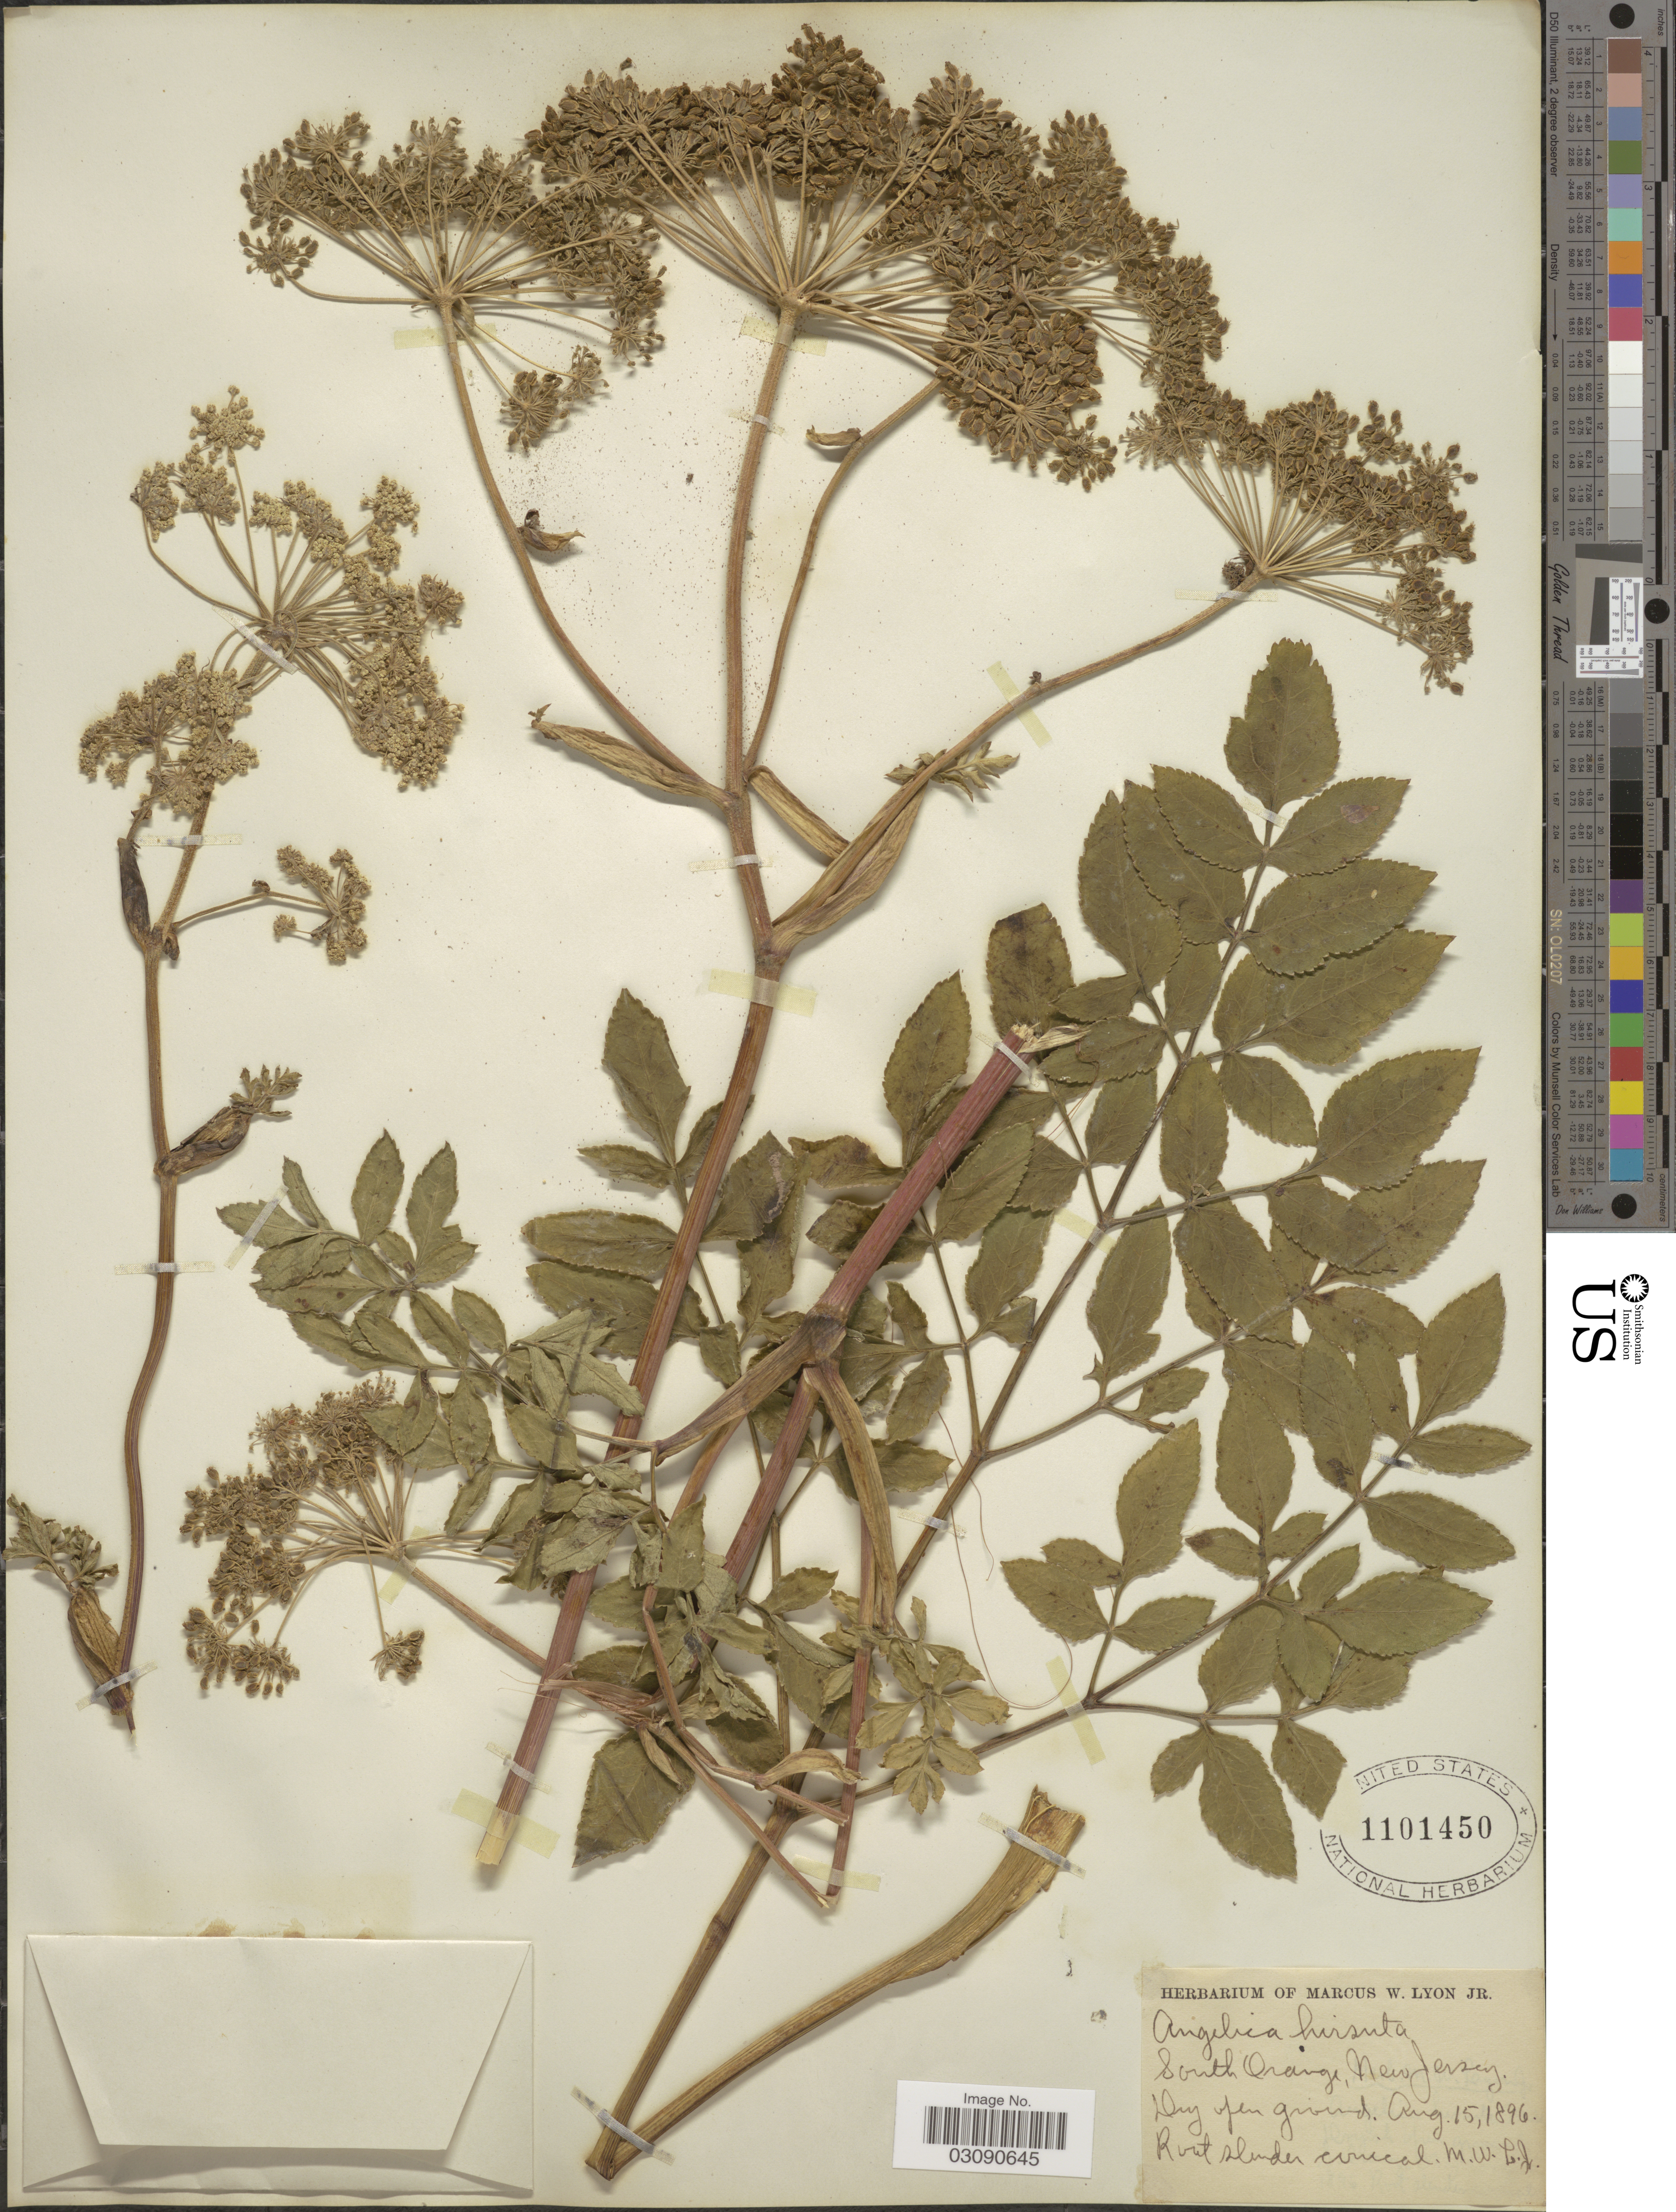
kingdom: Plantae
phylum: Tracheophyta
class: Magnoliopsida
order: Apiales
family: Apiaceae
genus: Angelica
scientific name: Angelica venenosa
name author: (Greenway) Fernald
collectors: M. W. Lyon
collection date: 1896-08-15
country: United States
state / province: New Jersey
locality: South Orange.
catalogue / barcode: US 1101450